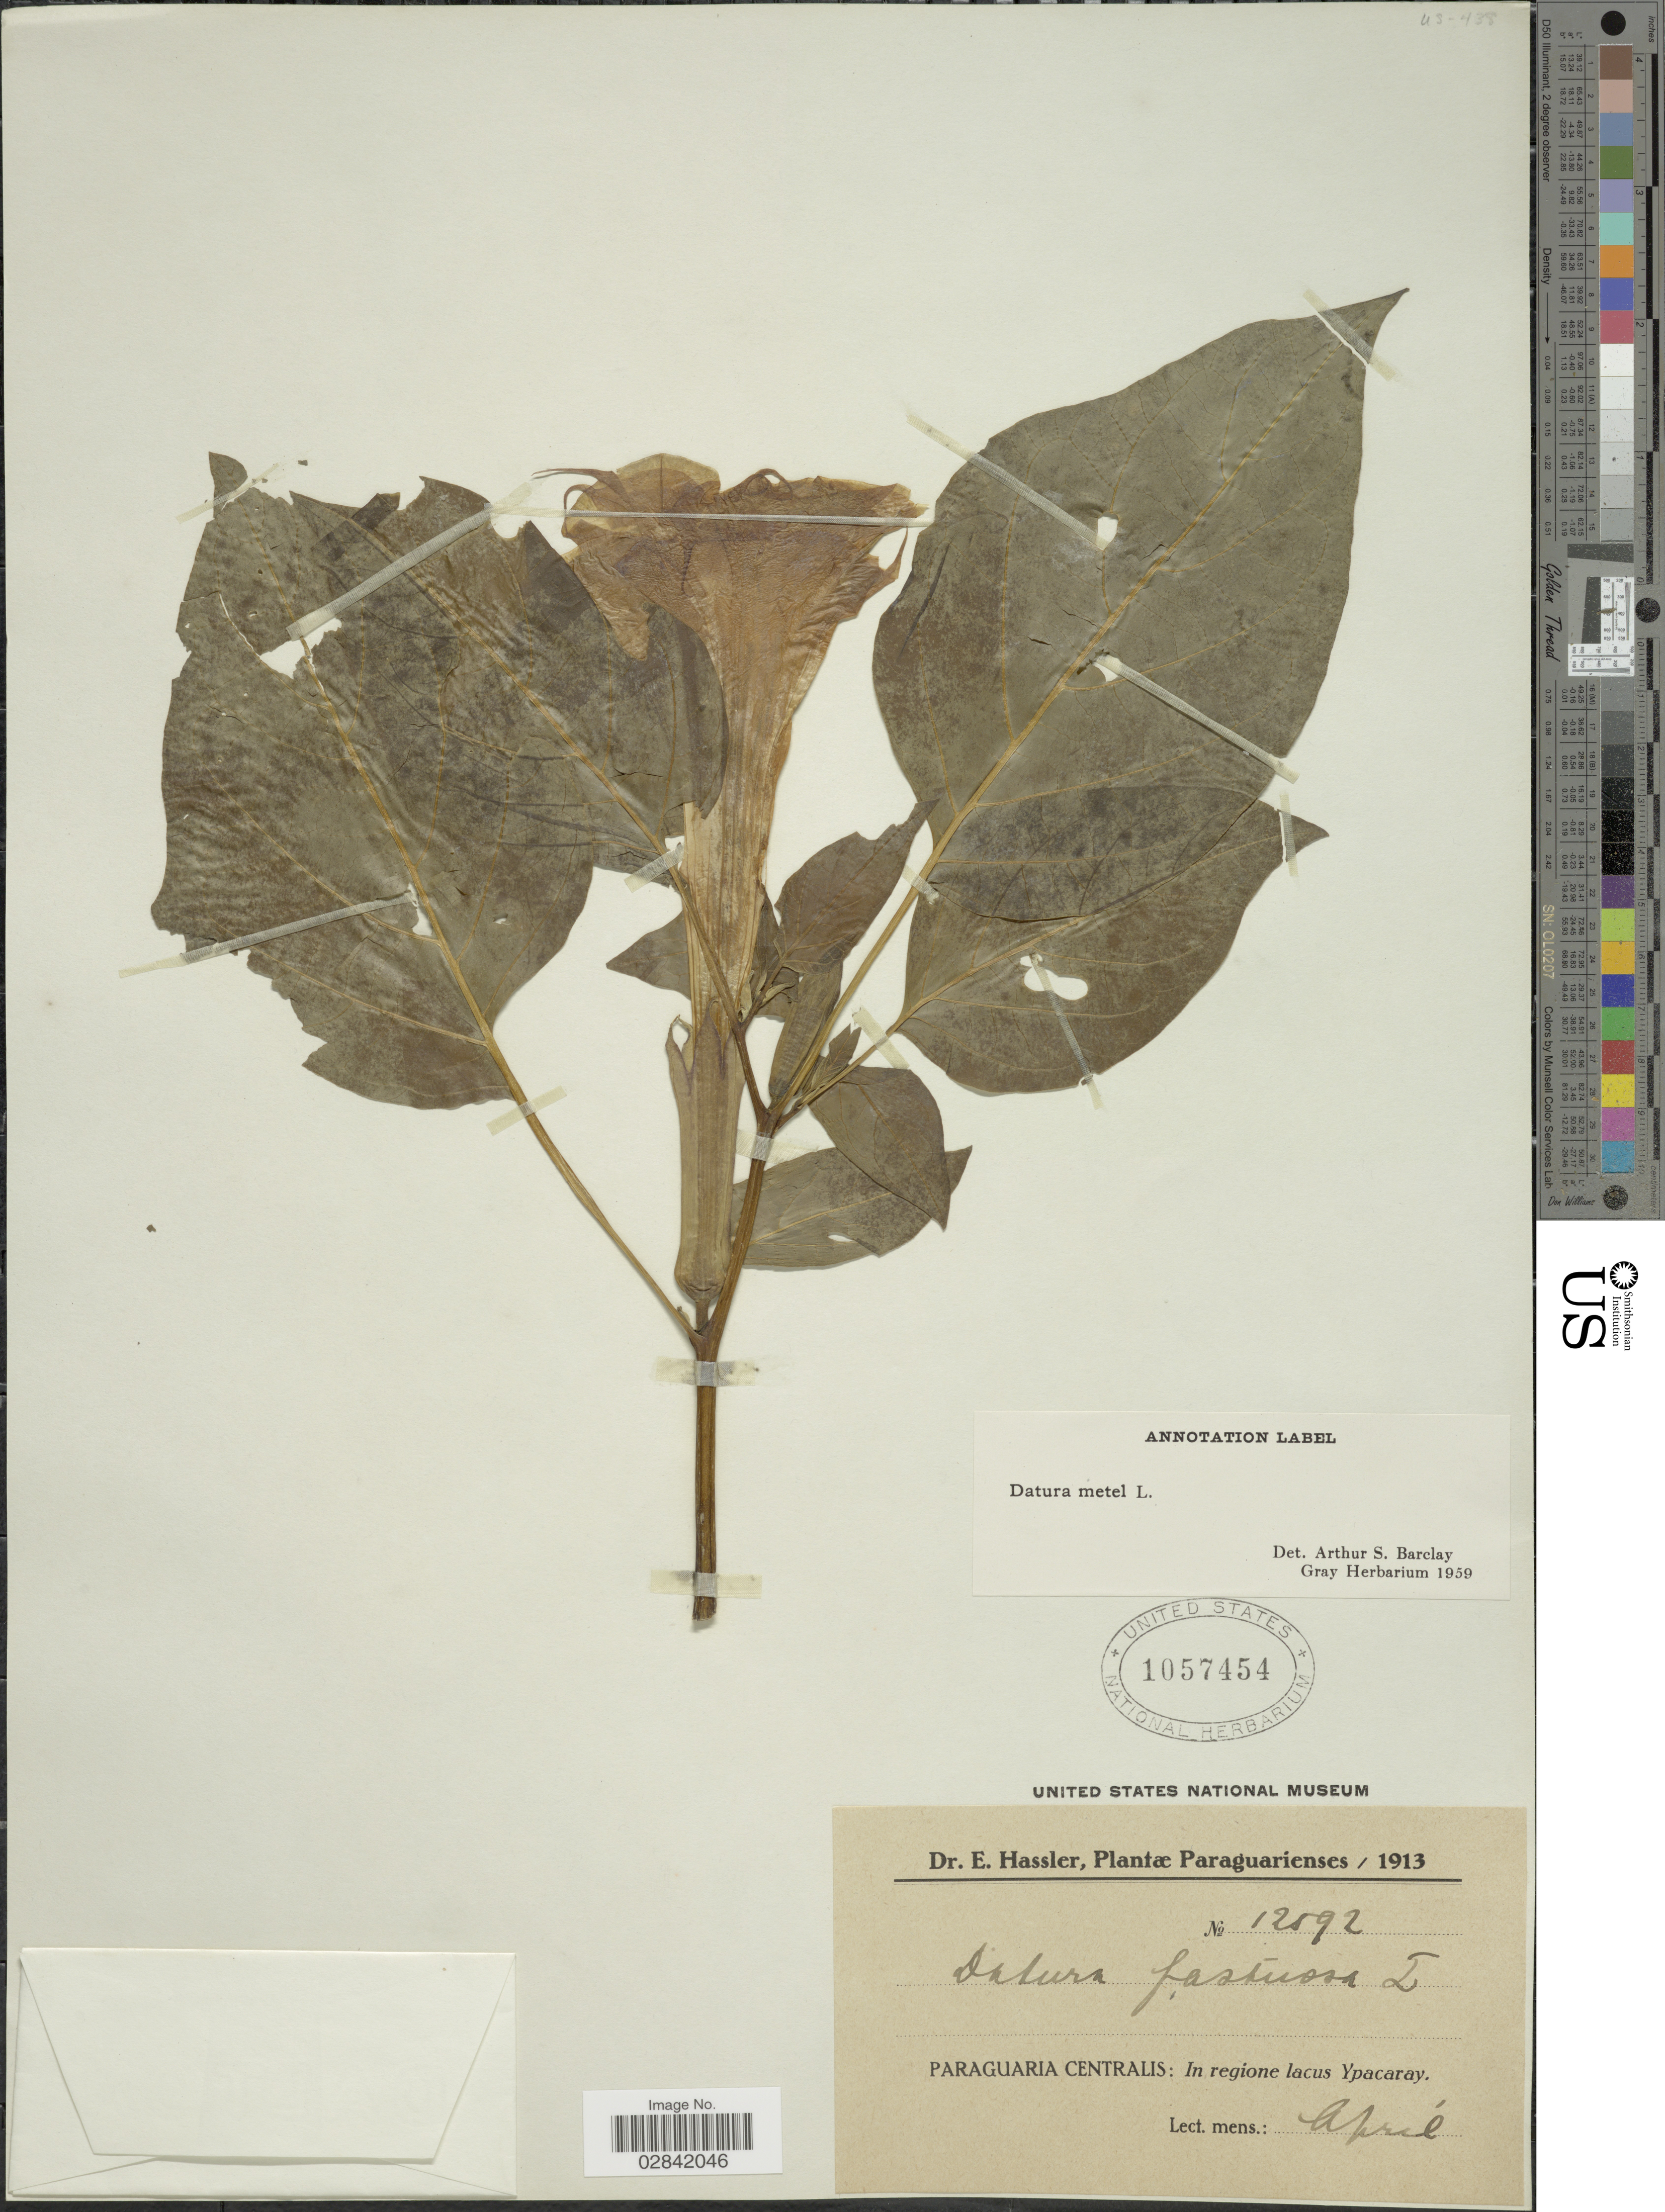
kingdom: Plantae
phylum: Tracheophyta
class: Magnoliopsida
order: Solanales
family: Solanaceae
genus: Datura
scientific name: Datura metel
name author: L.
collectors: E. Hassler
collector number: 12592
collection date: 1913-04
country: Paraguay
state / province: Paraguari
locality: Paraguaria Centralis: In regione lacus Ypacaray.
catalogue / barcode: US 1057454